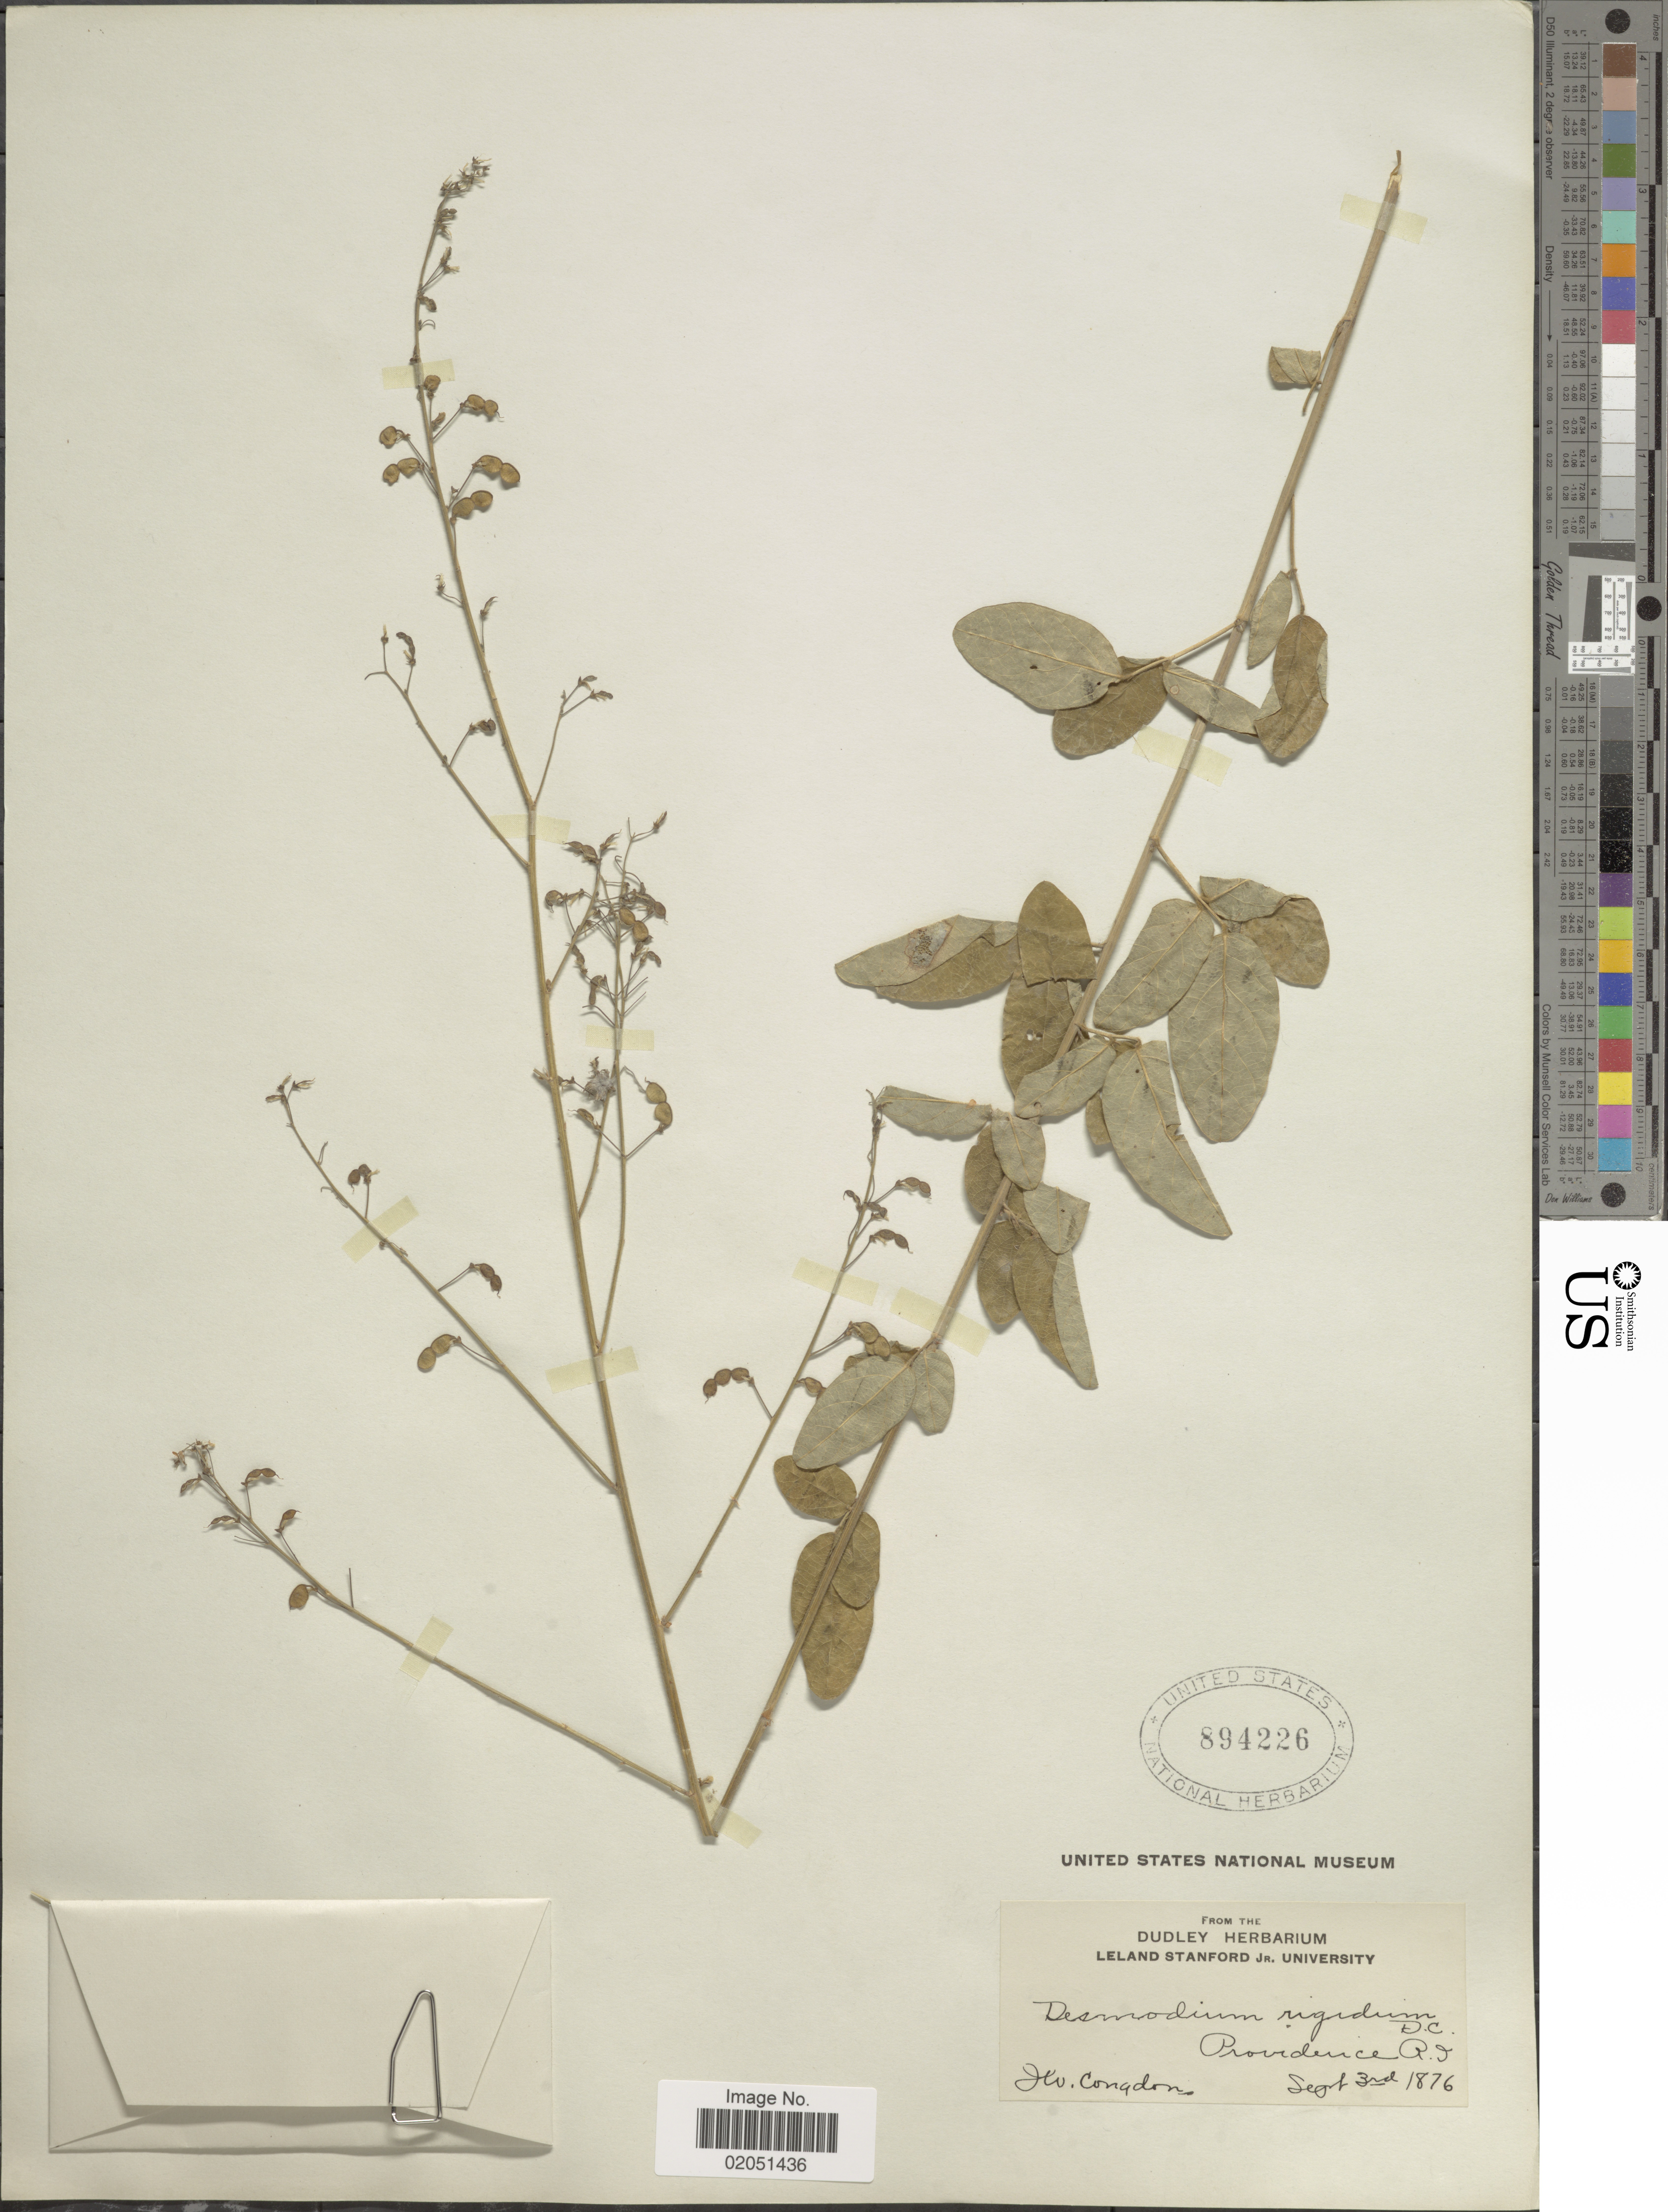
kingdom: Plantae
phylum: Tracheophyta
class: Magnoliopsida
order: Fabales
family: Fabaceae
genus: Desmodium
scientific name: Desmodium rigidum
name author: (Elliott) DC.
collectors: J. W. Congdon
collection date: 1876-09-03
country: United States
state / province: Rhode Island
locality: Providence.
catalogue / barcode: US 894226